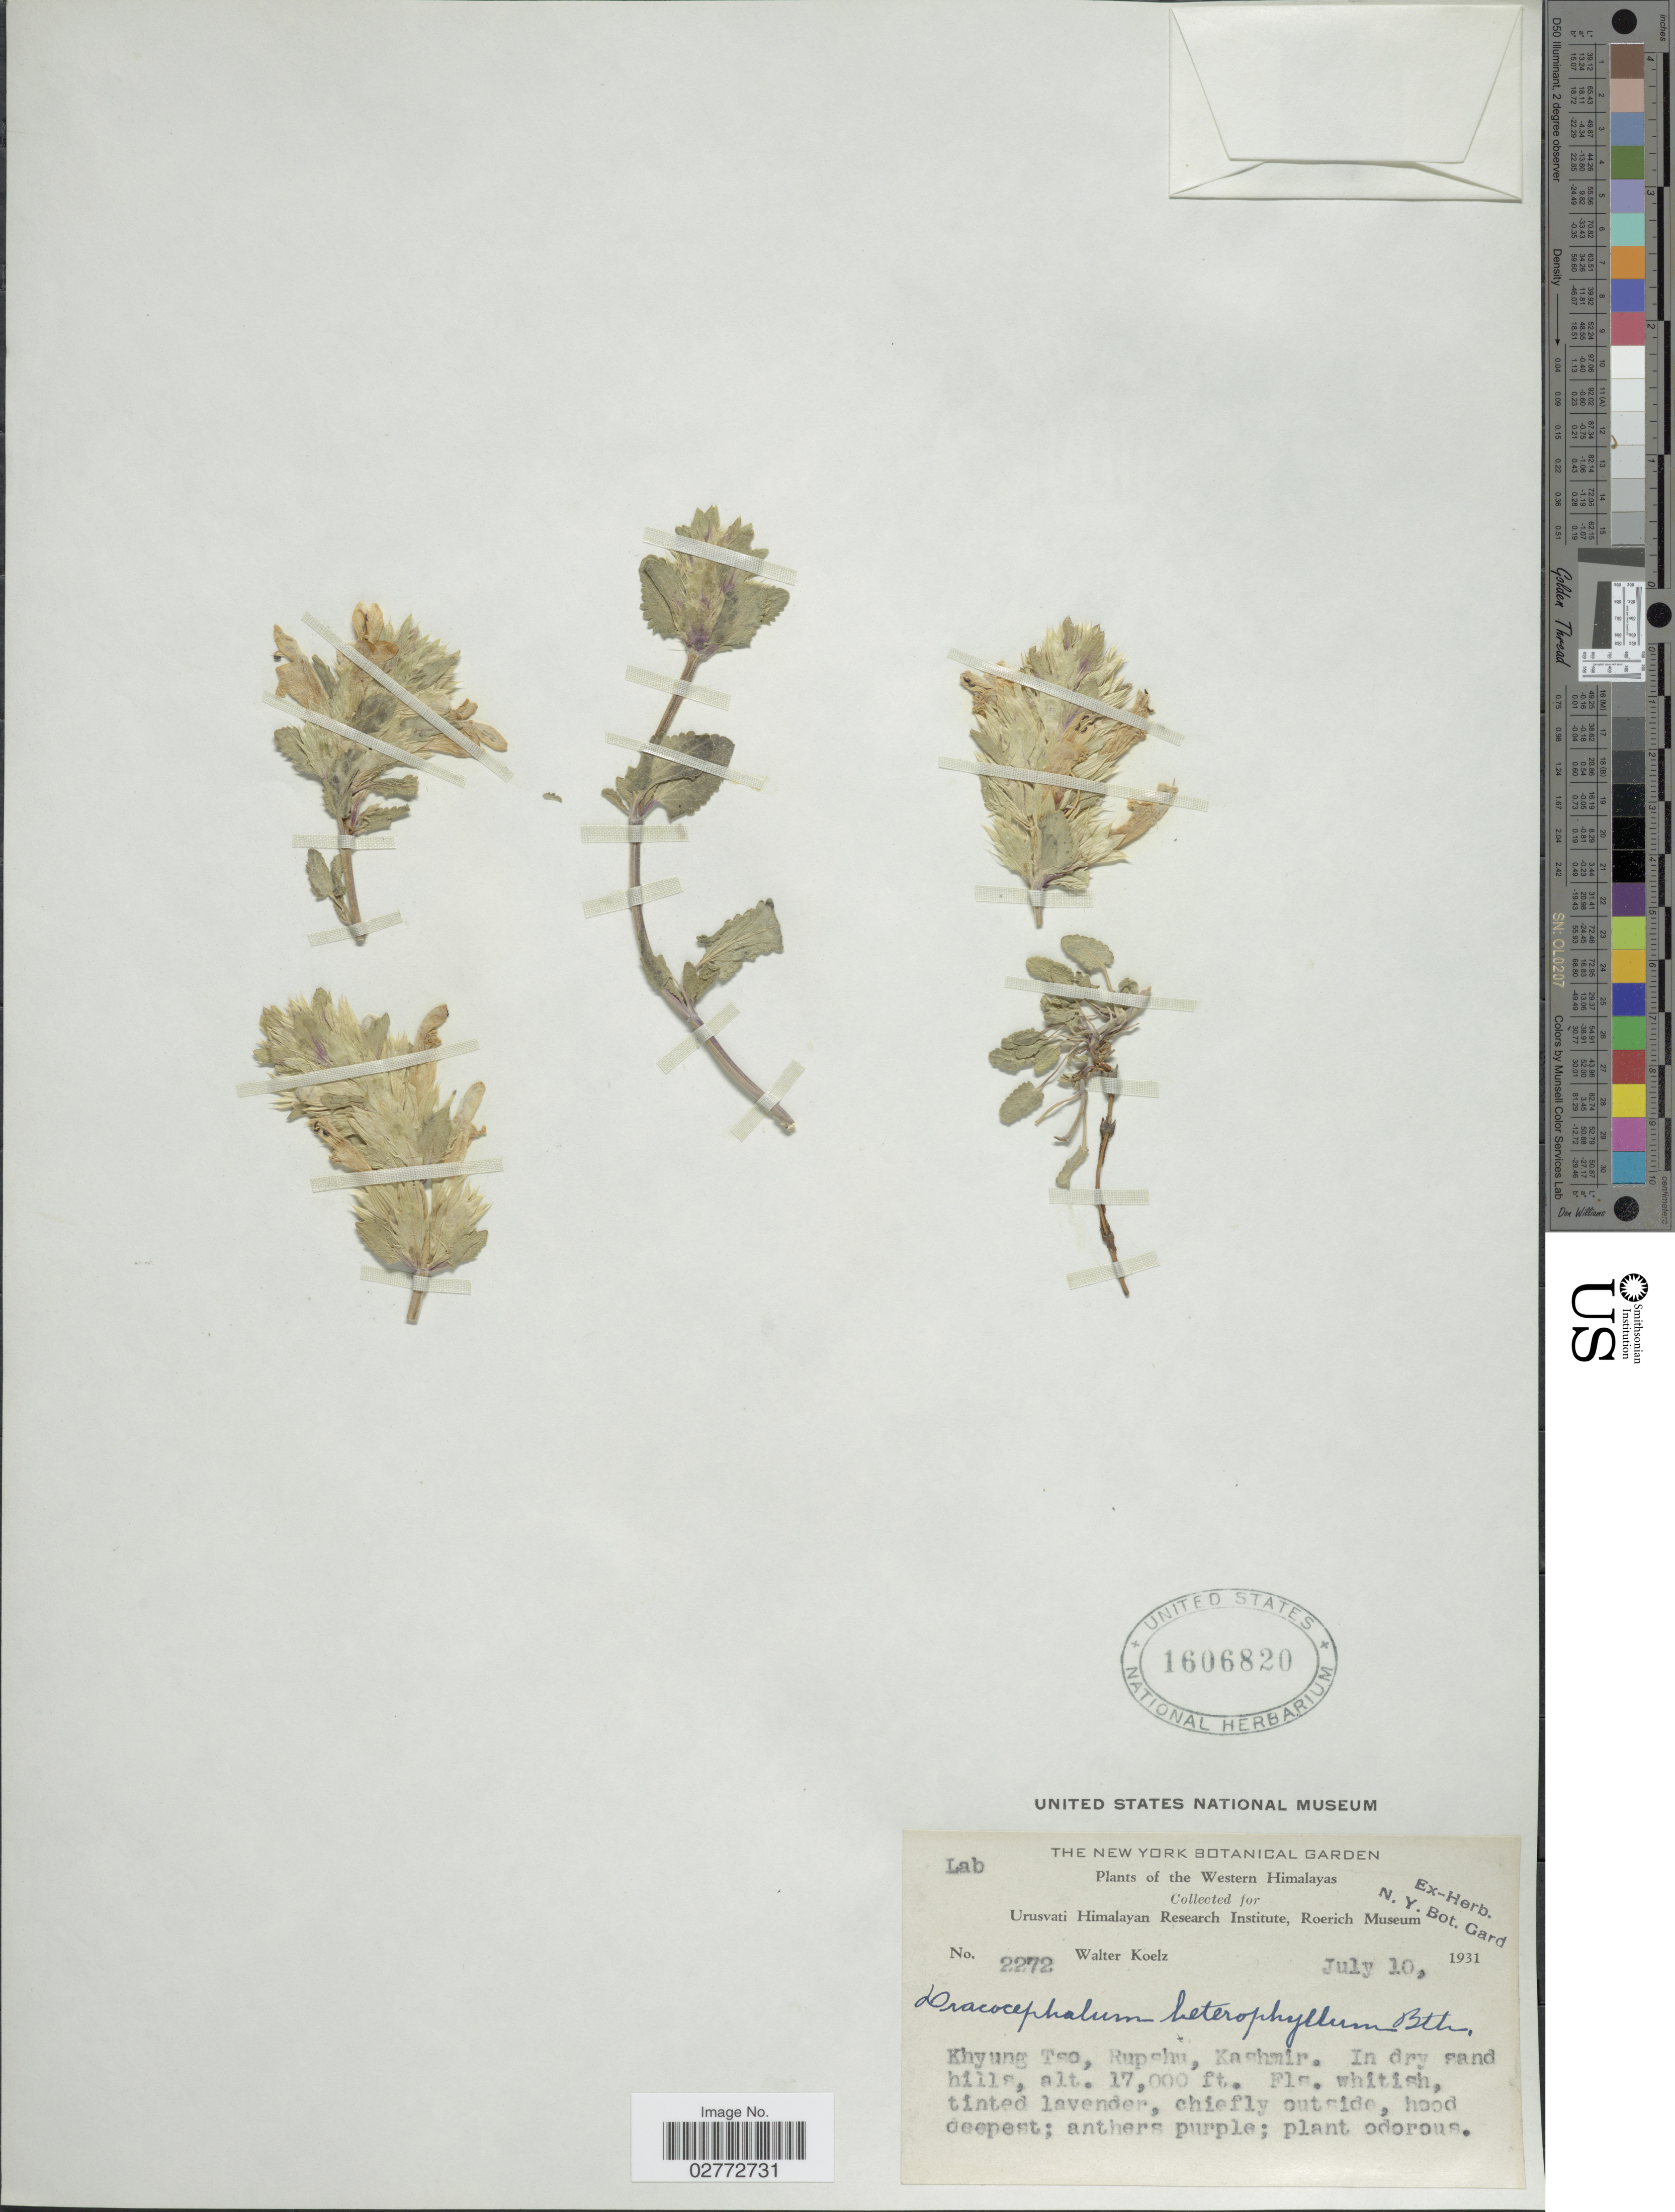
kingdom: Plantae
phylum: Tracheophyta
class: Magnoliopsida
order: Lamiales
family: Lamiaceae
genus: Dracocephalum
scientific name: Dracocephalum heterophyllum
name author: Benth.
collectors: W. N. Koelz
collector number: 2272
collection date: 1931-07-10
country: India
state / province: Jammu and Kashmir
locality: Western Himalayas. Khyung Tso, Rupshu, Kashmir.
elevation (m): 5182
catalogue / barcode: US 1606820